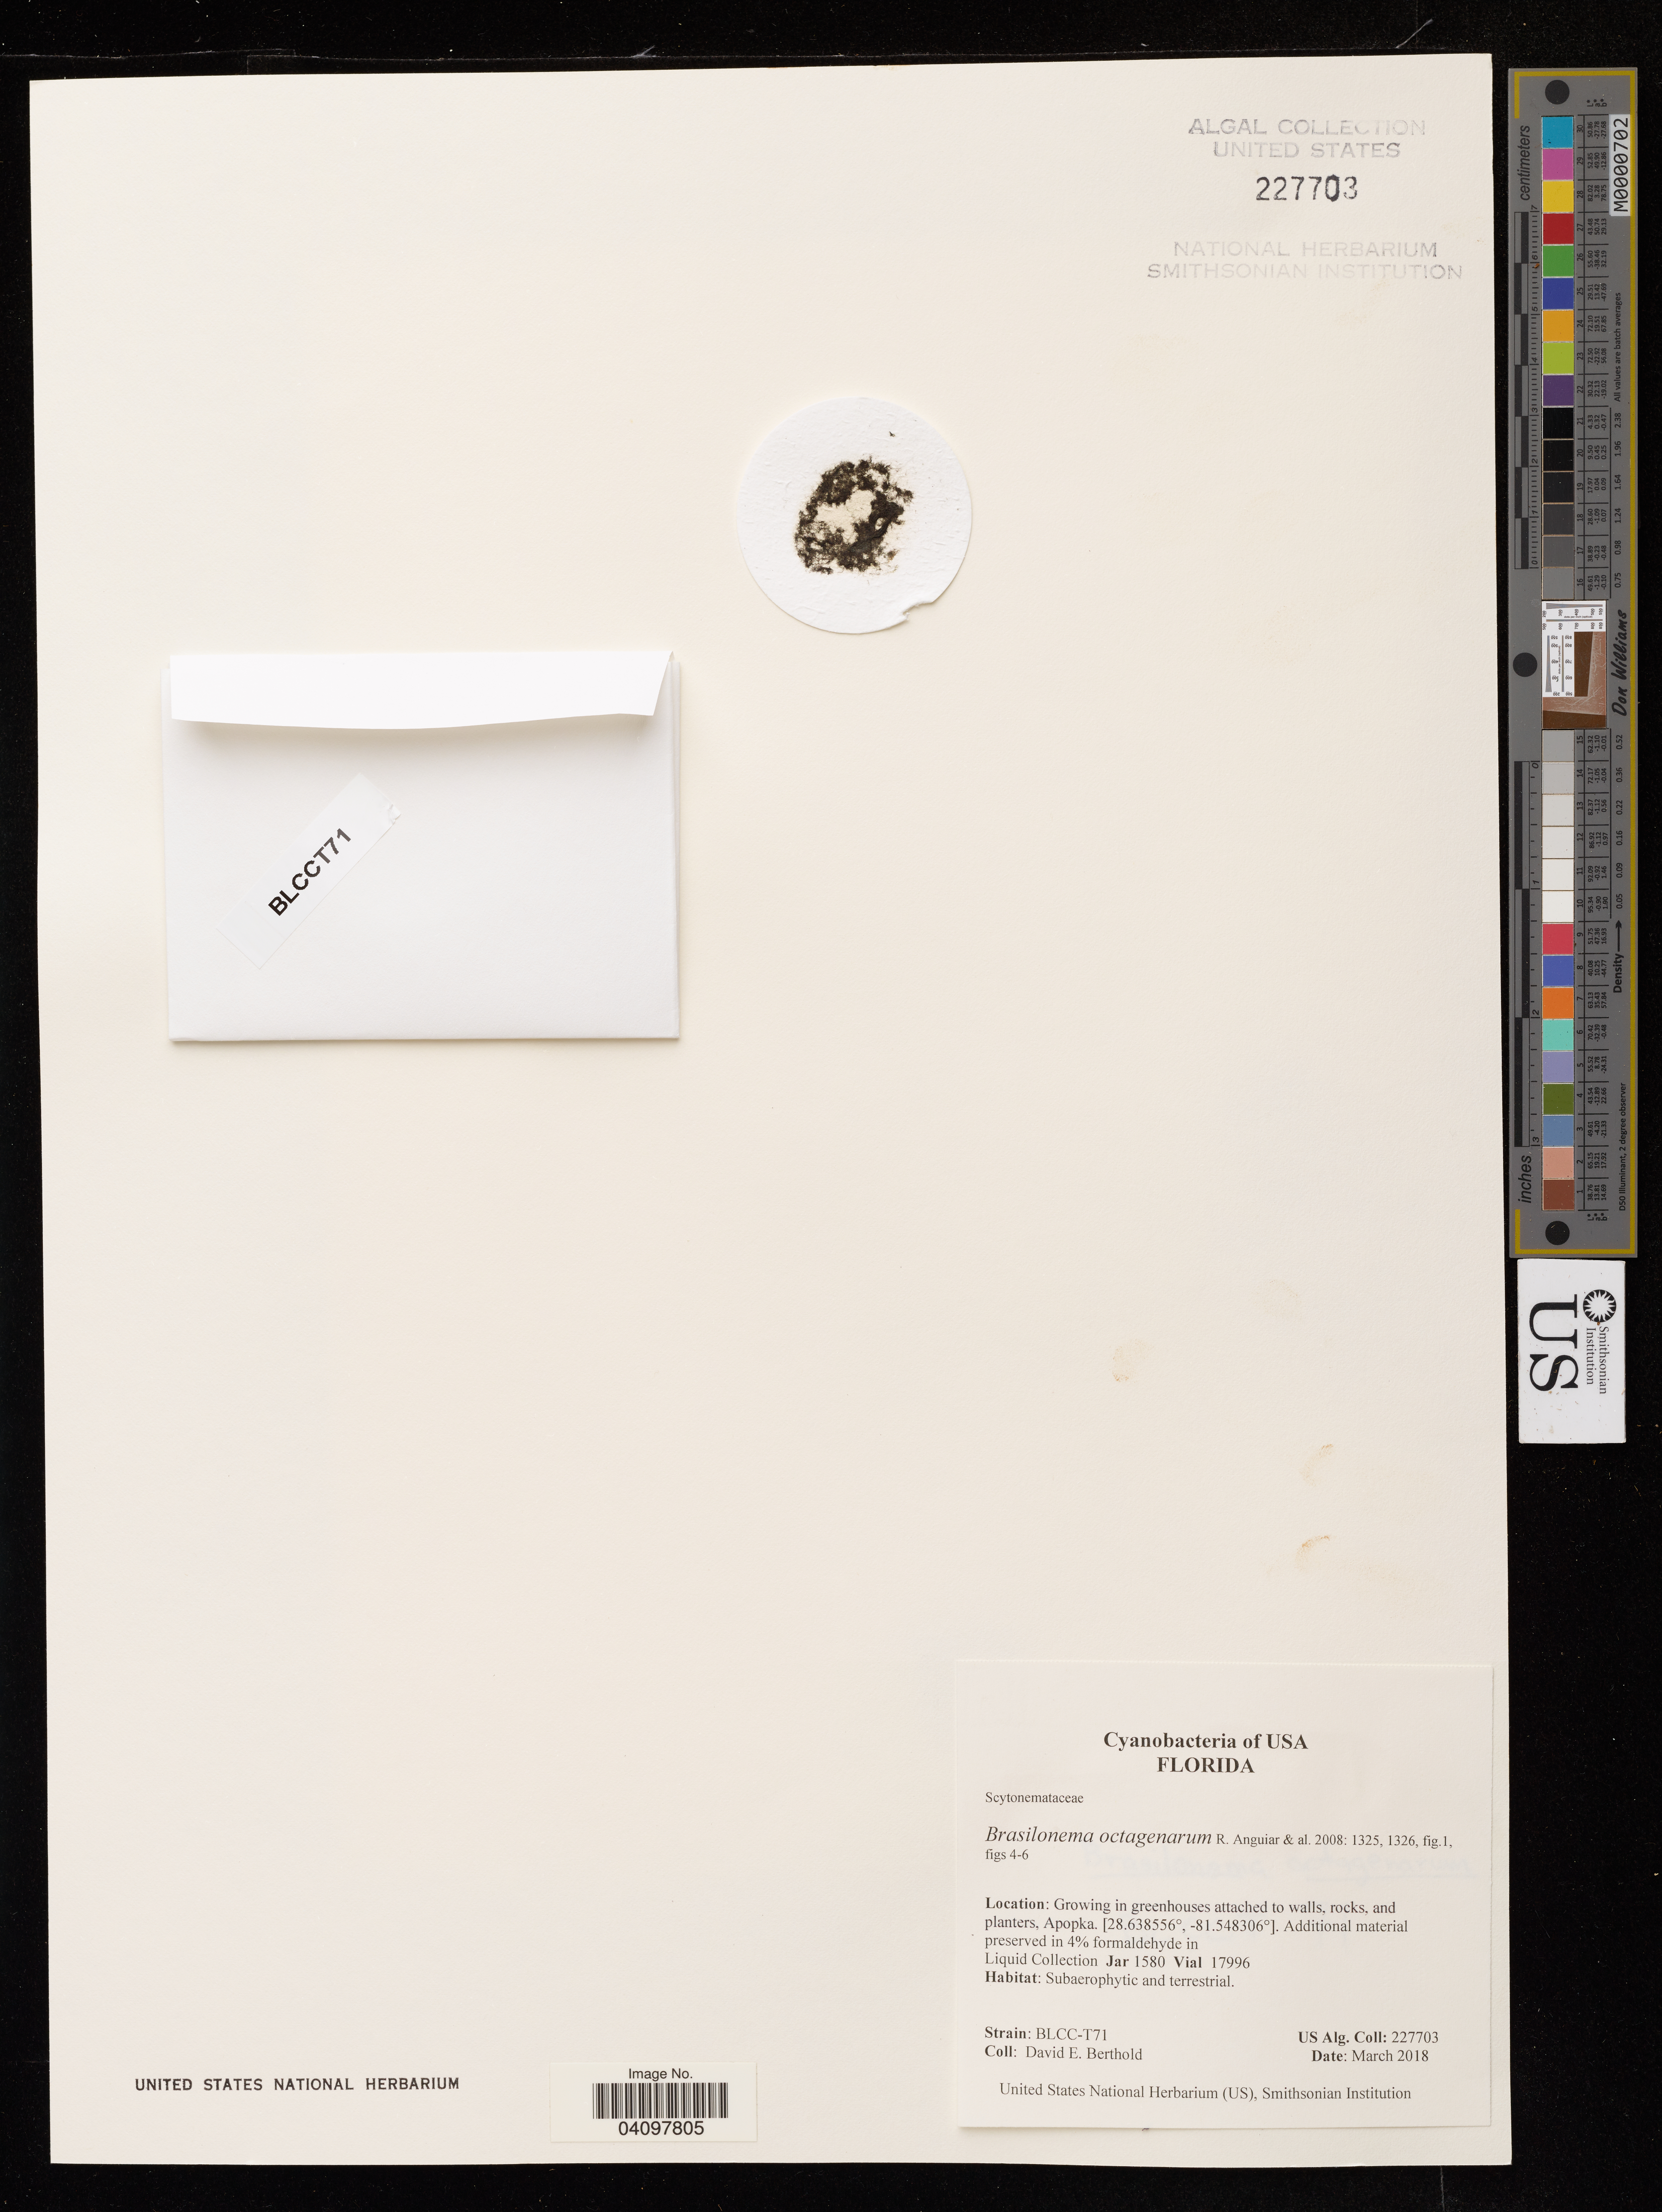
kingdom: Bacteria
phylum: Cyanobacteria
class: Cyanobacteriia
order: Cyanobacteriales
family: Nostocaceae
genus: Brasilonema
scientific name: Brasilonema octagenarum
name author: R.Anguiar & al.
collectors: D. Berthold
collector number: BLCC-T71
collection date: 2018-03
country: United States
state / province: Florida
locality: Growing in greenhouses attached to walls, rocks, and planters, Apopka.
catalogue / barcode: US 227703